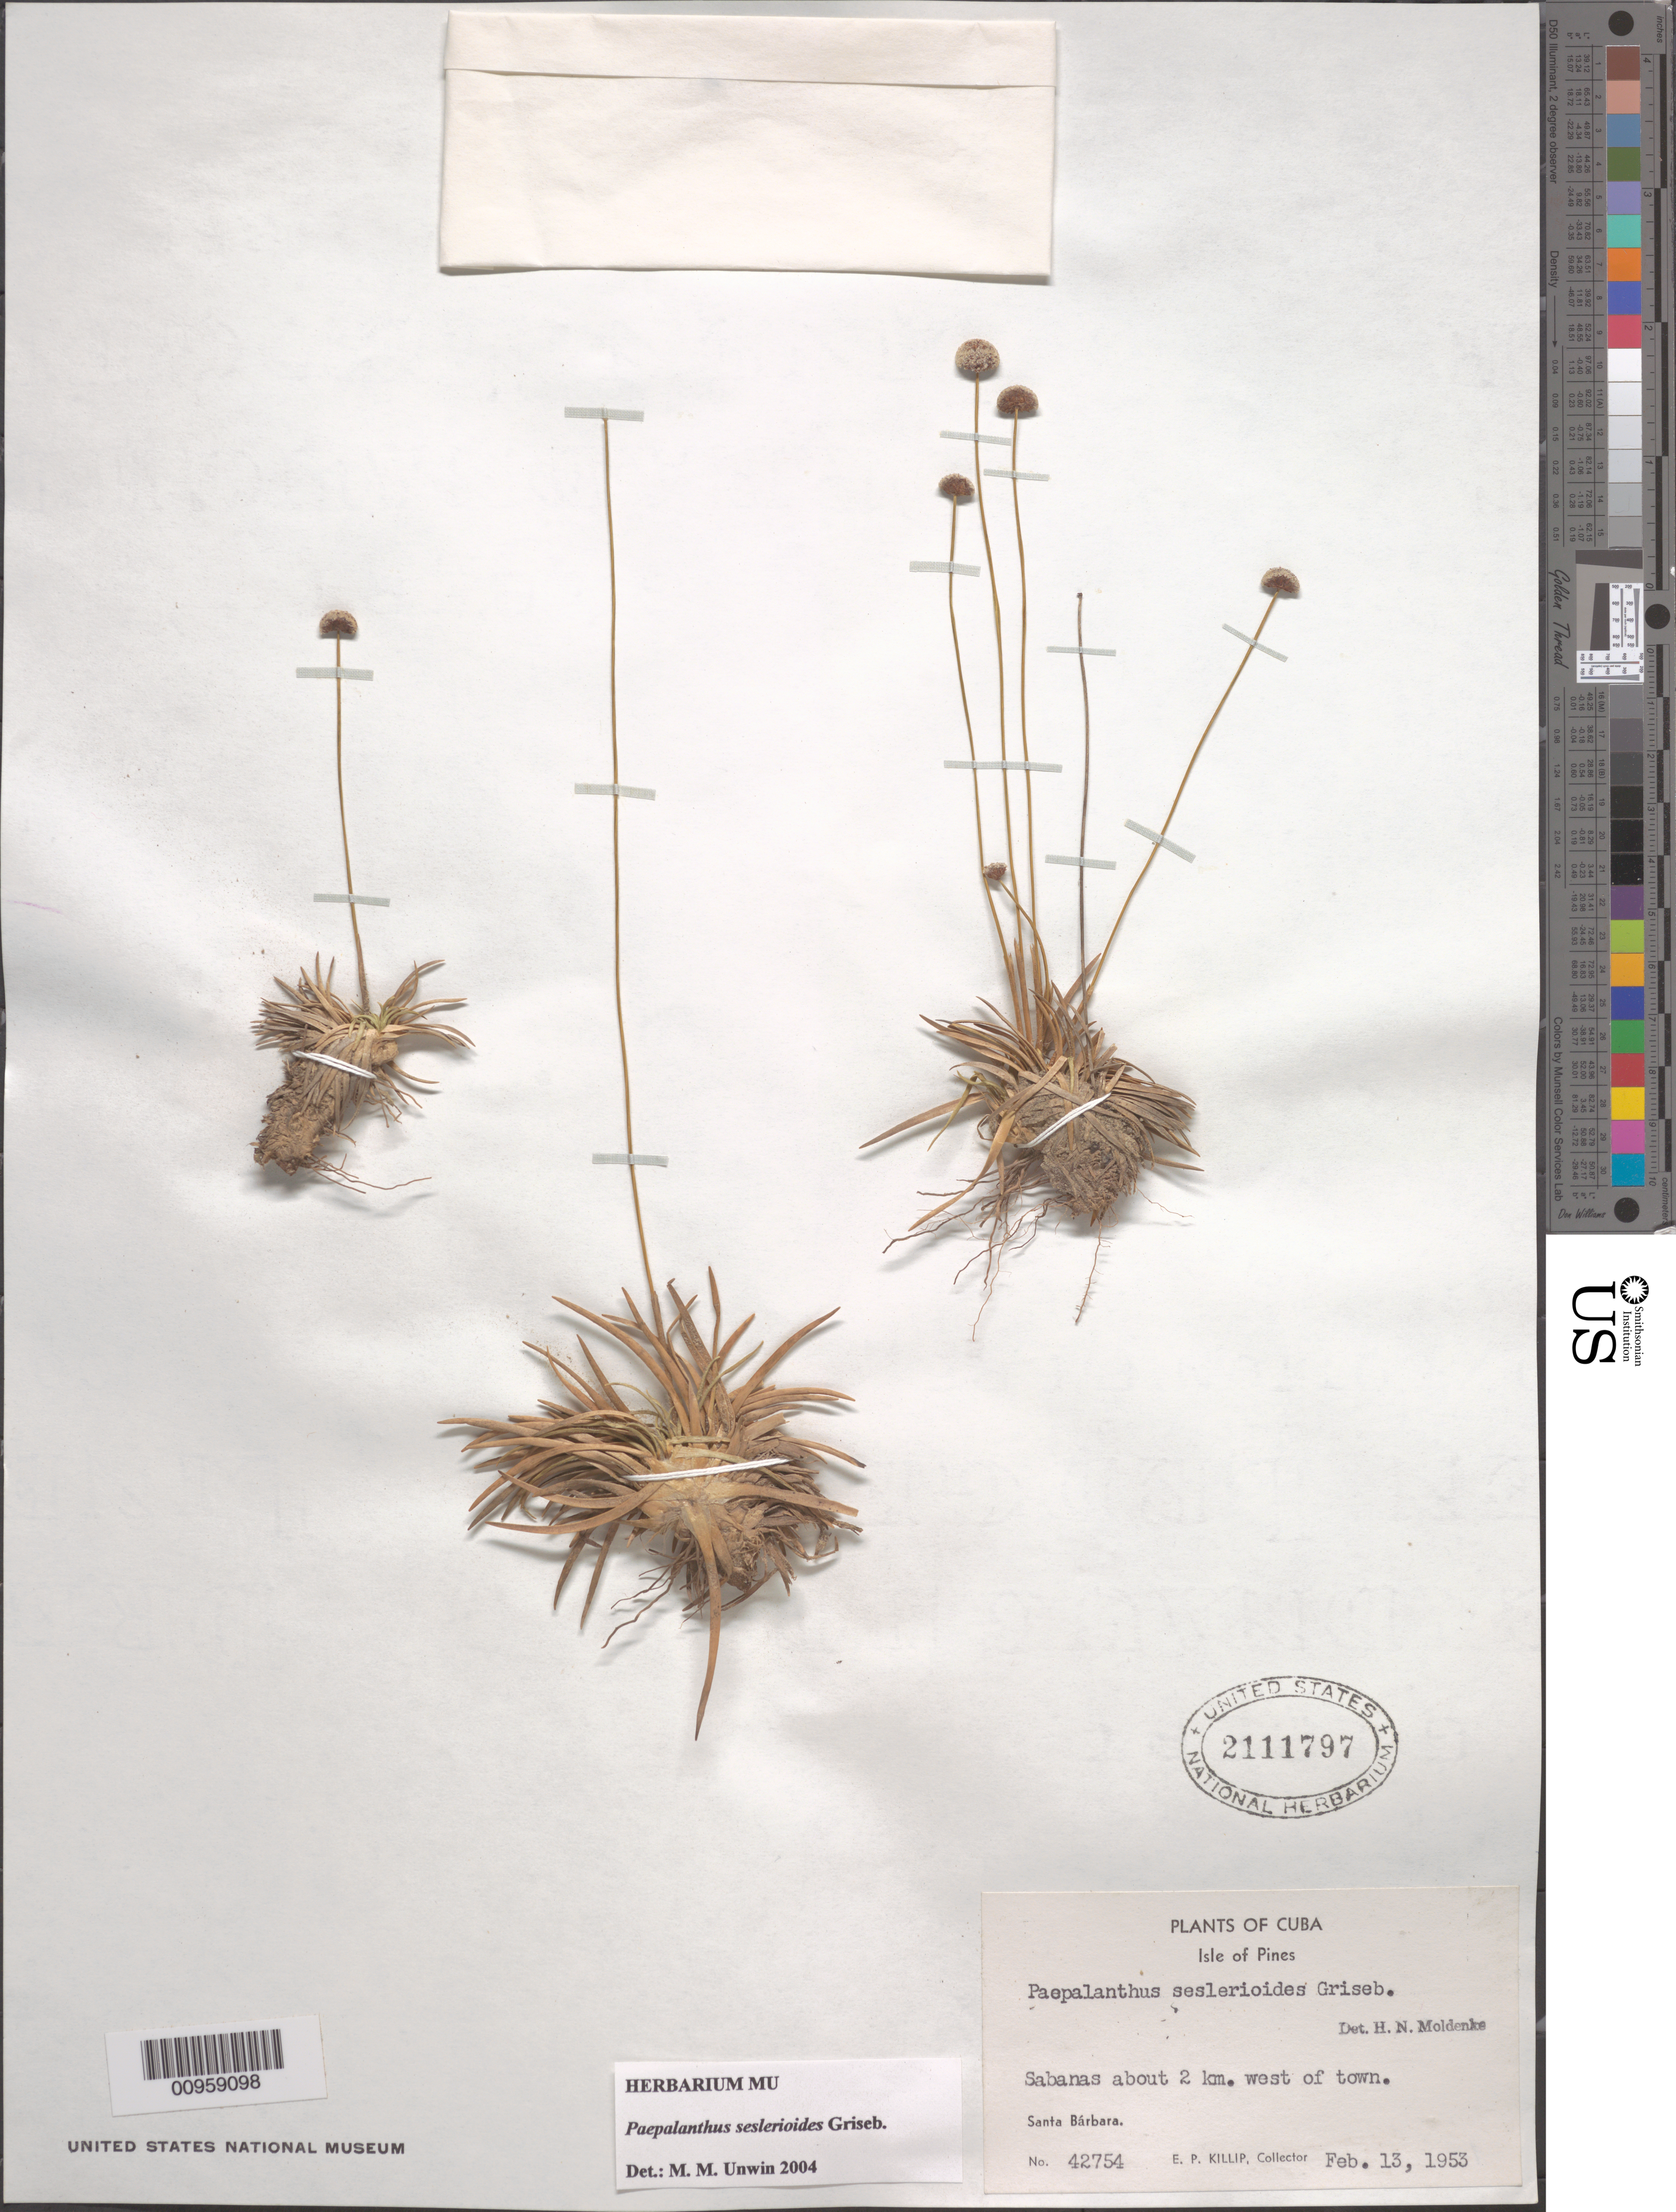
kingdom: Plantae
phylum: Tracheophyta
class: Liliopsida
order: Poales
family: Eriocaulaceae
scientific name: Giuliettia seslerioides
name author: (Griseb.) Andrino & Sano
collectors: E. P. Killip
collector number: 42754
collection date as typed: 13 Feb 1953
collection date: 1953-02-13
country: Cuba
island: Isla de la Juventud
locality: Isle of Pines, Santa Bárbara, about 2 km west of town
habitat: Sabanas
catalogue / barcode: US 2111797